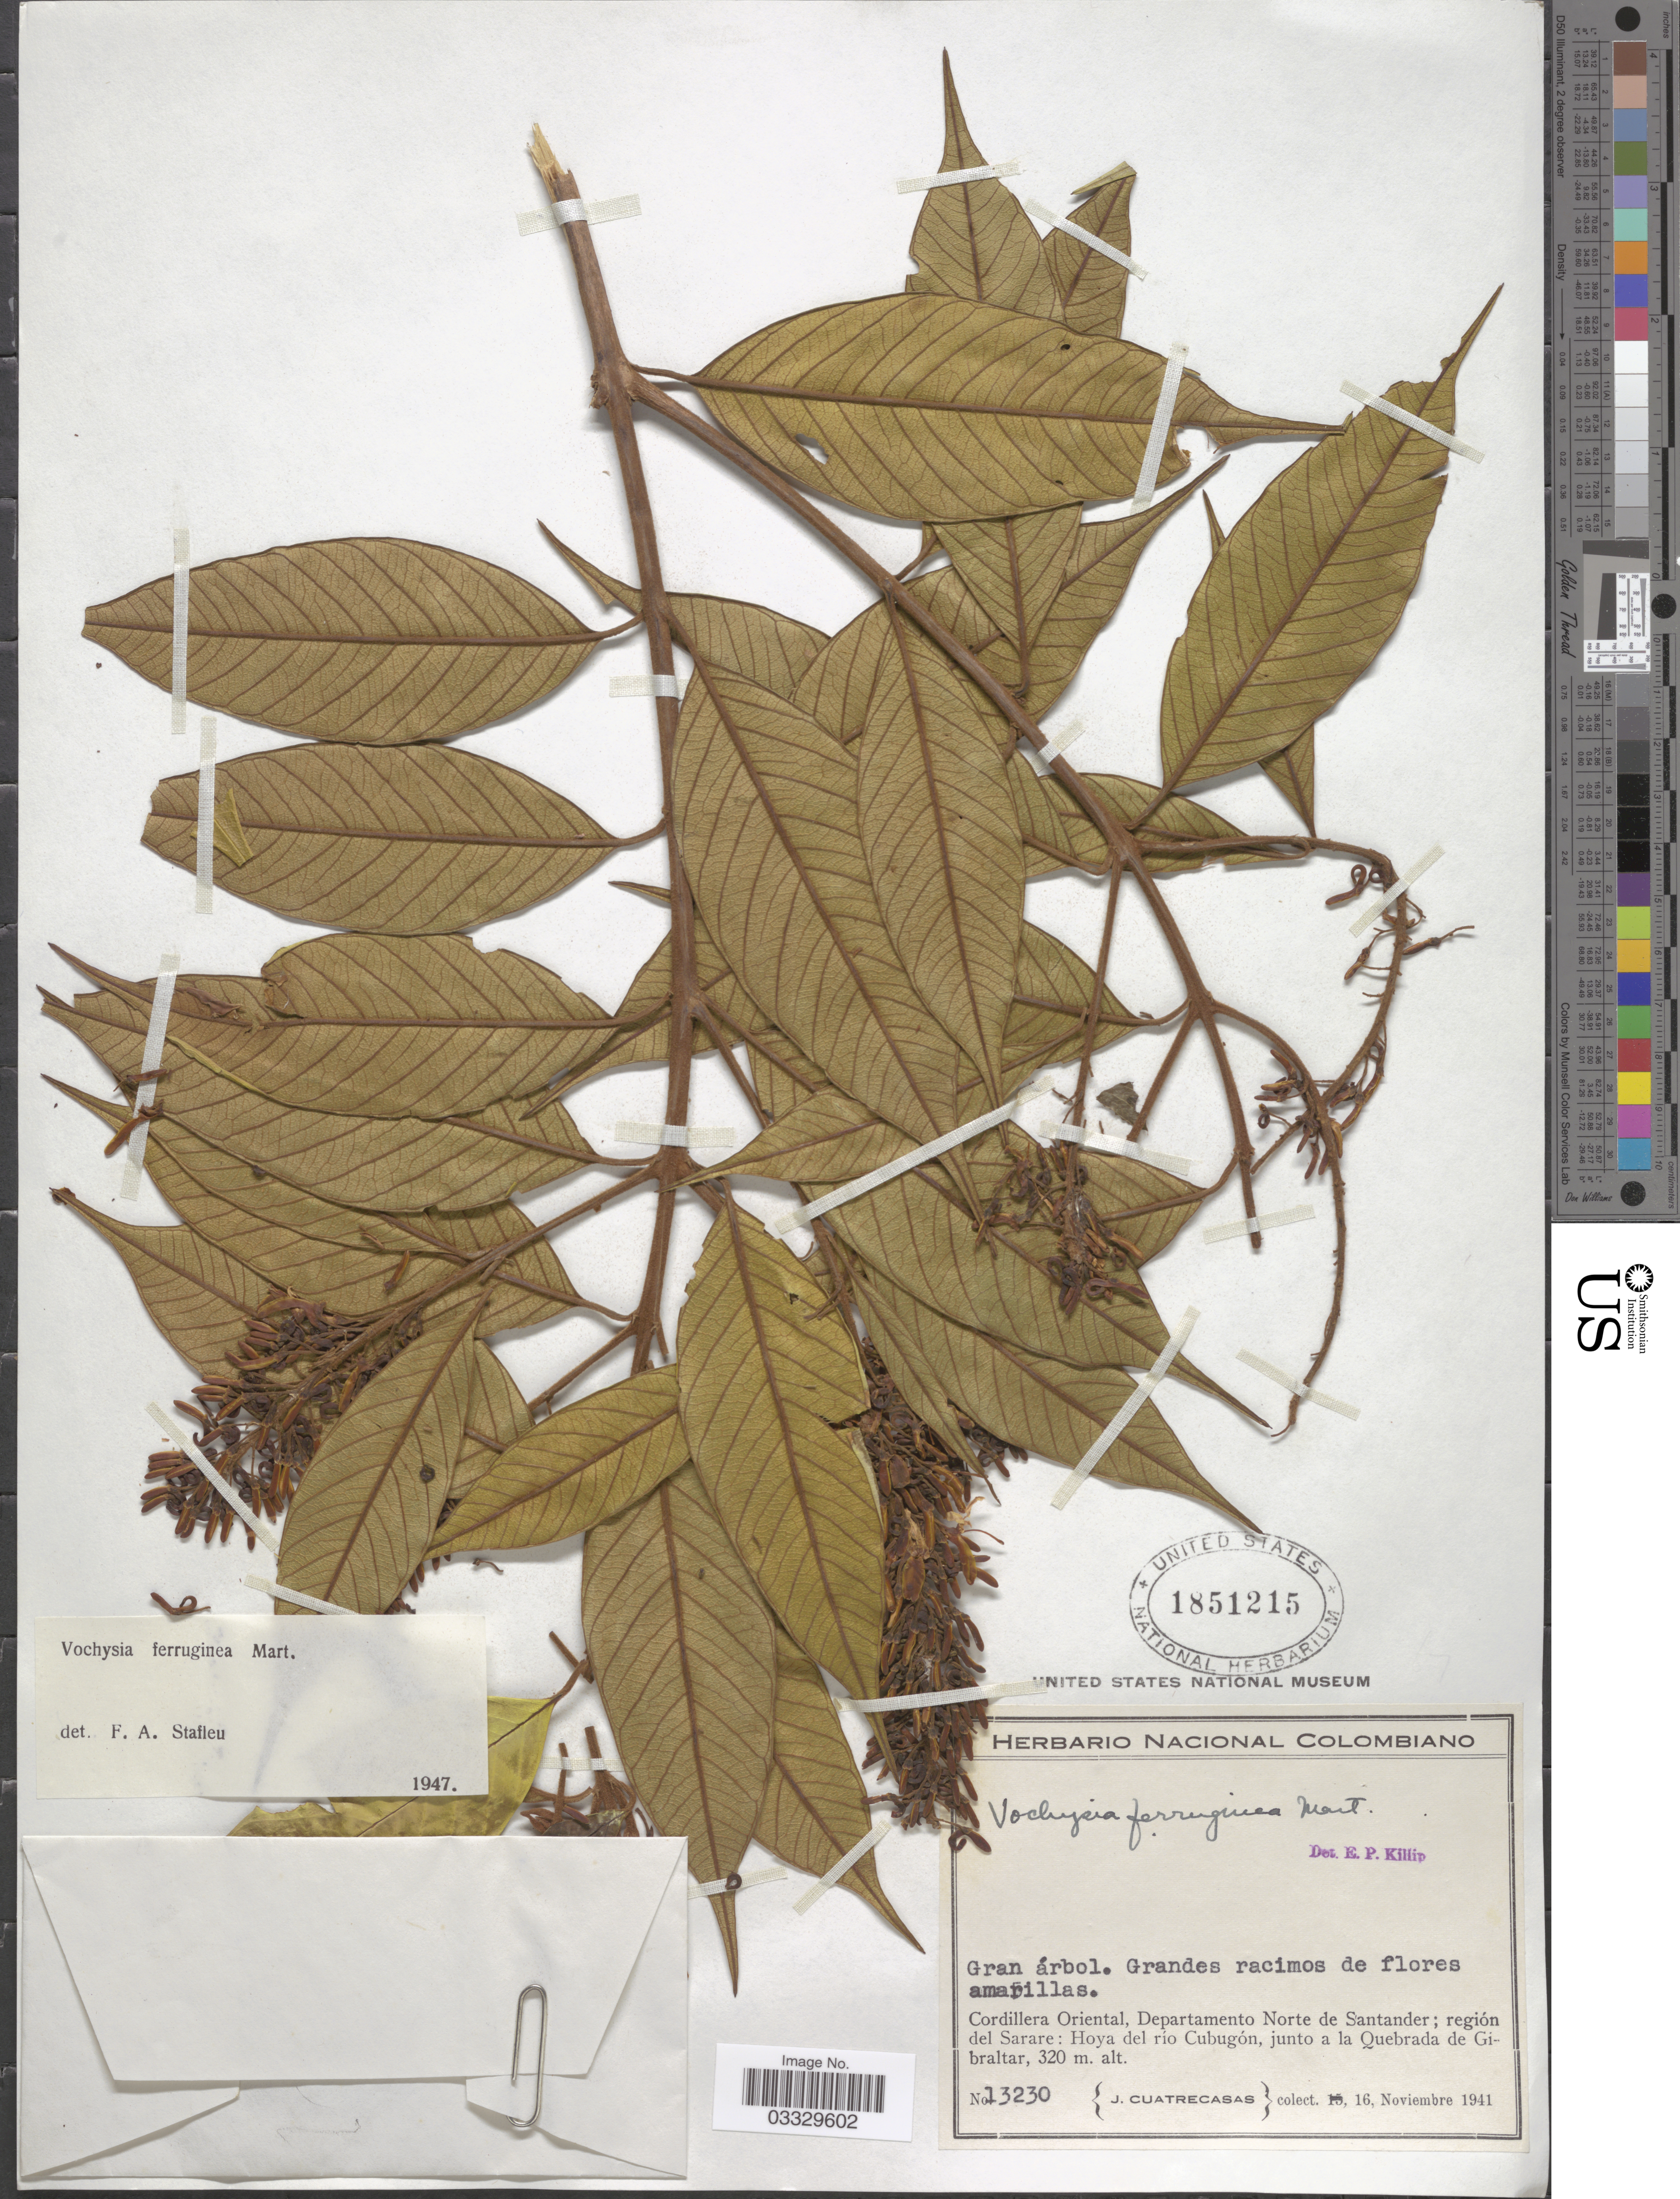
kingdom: Plantae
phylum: Tracheophyta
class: Magnoliopsida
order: Myrtales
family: Vochysiaceae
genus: Vochysia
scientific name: Vochysia ferruginea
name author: Mart.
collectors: J. Cuatrecasas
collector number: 13230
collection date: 1941-11-16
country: Colombia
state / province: Norte de Santander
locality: Cordillera Oriental, Departamento Norte de Santander; región del Sarare: Hoya del río Cubugón, junto a la Quebrada de Gibraltar.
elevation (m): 320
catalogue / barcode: US 1851215